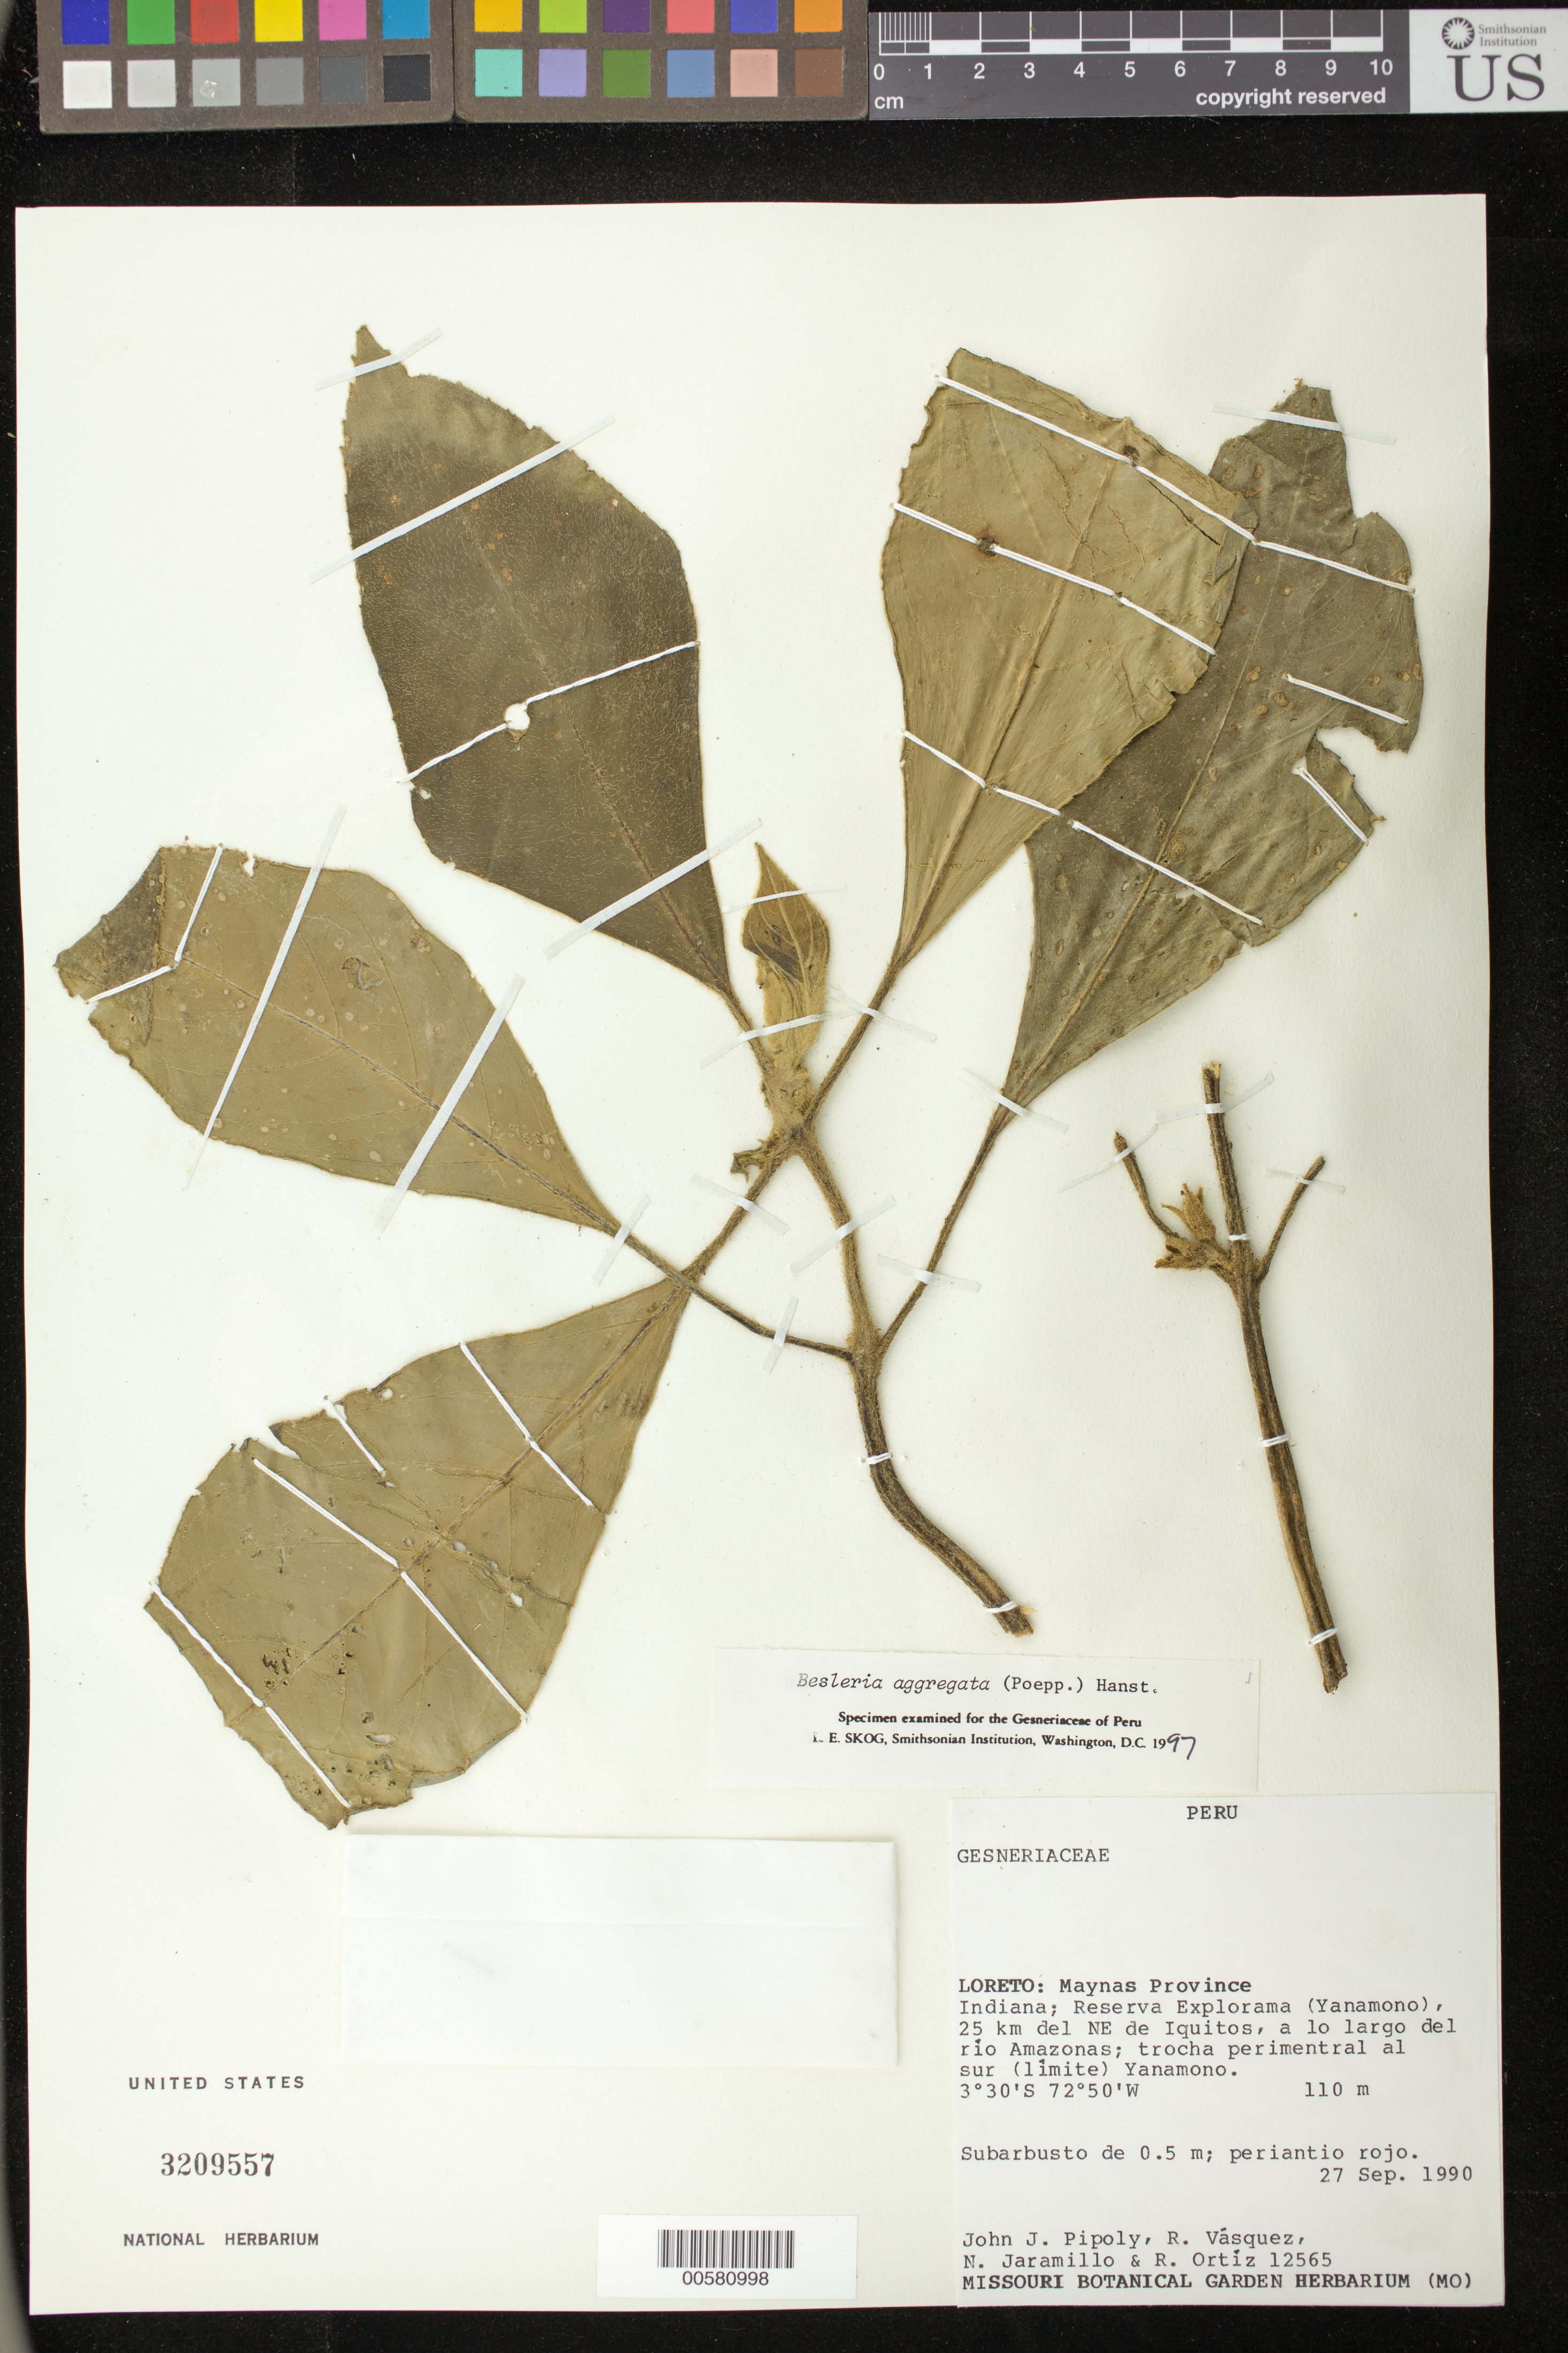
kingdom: Plantae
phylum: Tracheophyta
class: Magnoliopsida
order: Lamiales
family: Gesneriaceae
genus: Besleria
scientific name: Besleria aggregata var. aggregata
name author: (Mart.) Hanst.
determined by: Skog, Laurence E.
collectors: J. J. Pipoly, R. Vásquez, N. Jaramillo & R. del C. Ortiz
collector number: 12565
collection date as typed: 27 Sep 1990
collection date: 1990-09-27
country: Peru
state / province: Loreto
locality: Prov. Maynas; Indiana, Reserva Explorama (Yanamono), 25 km NE de Iquitos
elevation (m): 110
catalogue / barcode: US 3209557